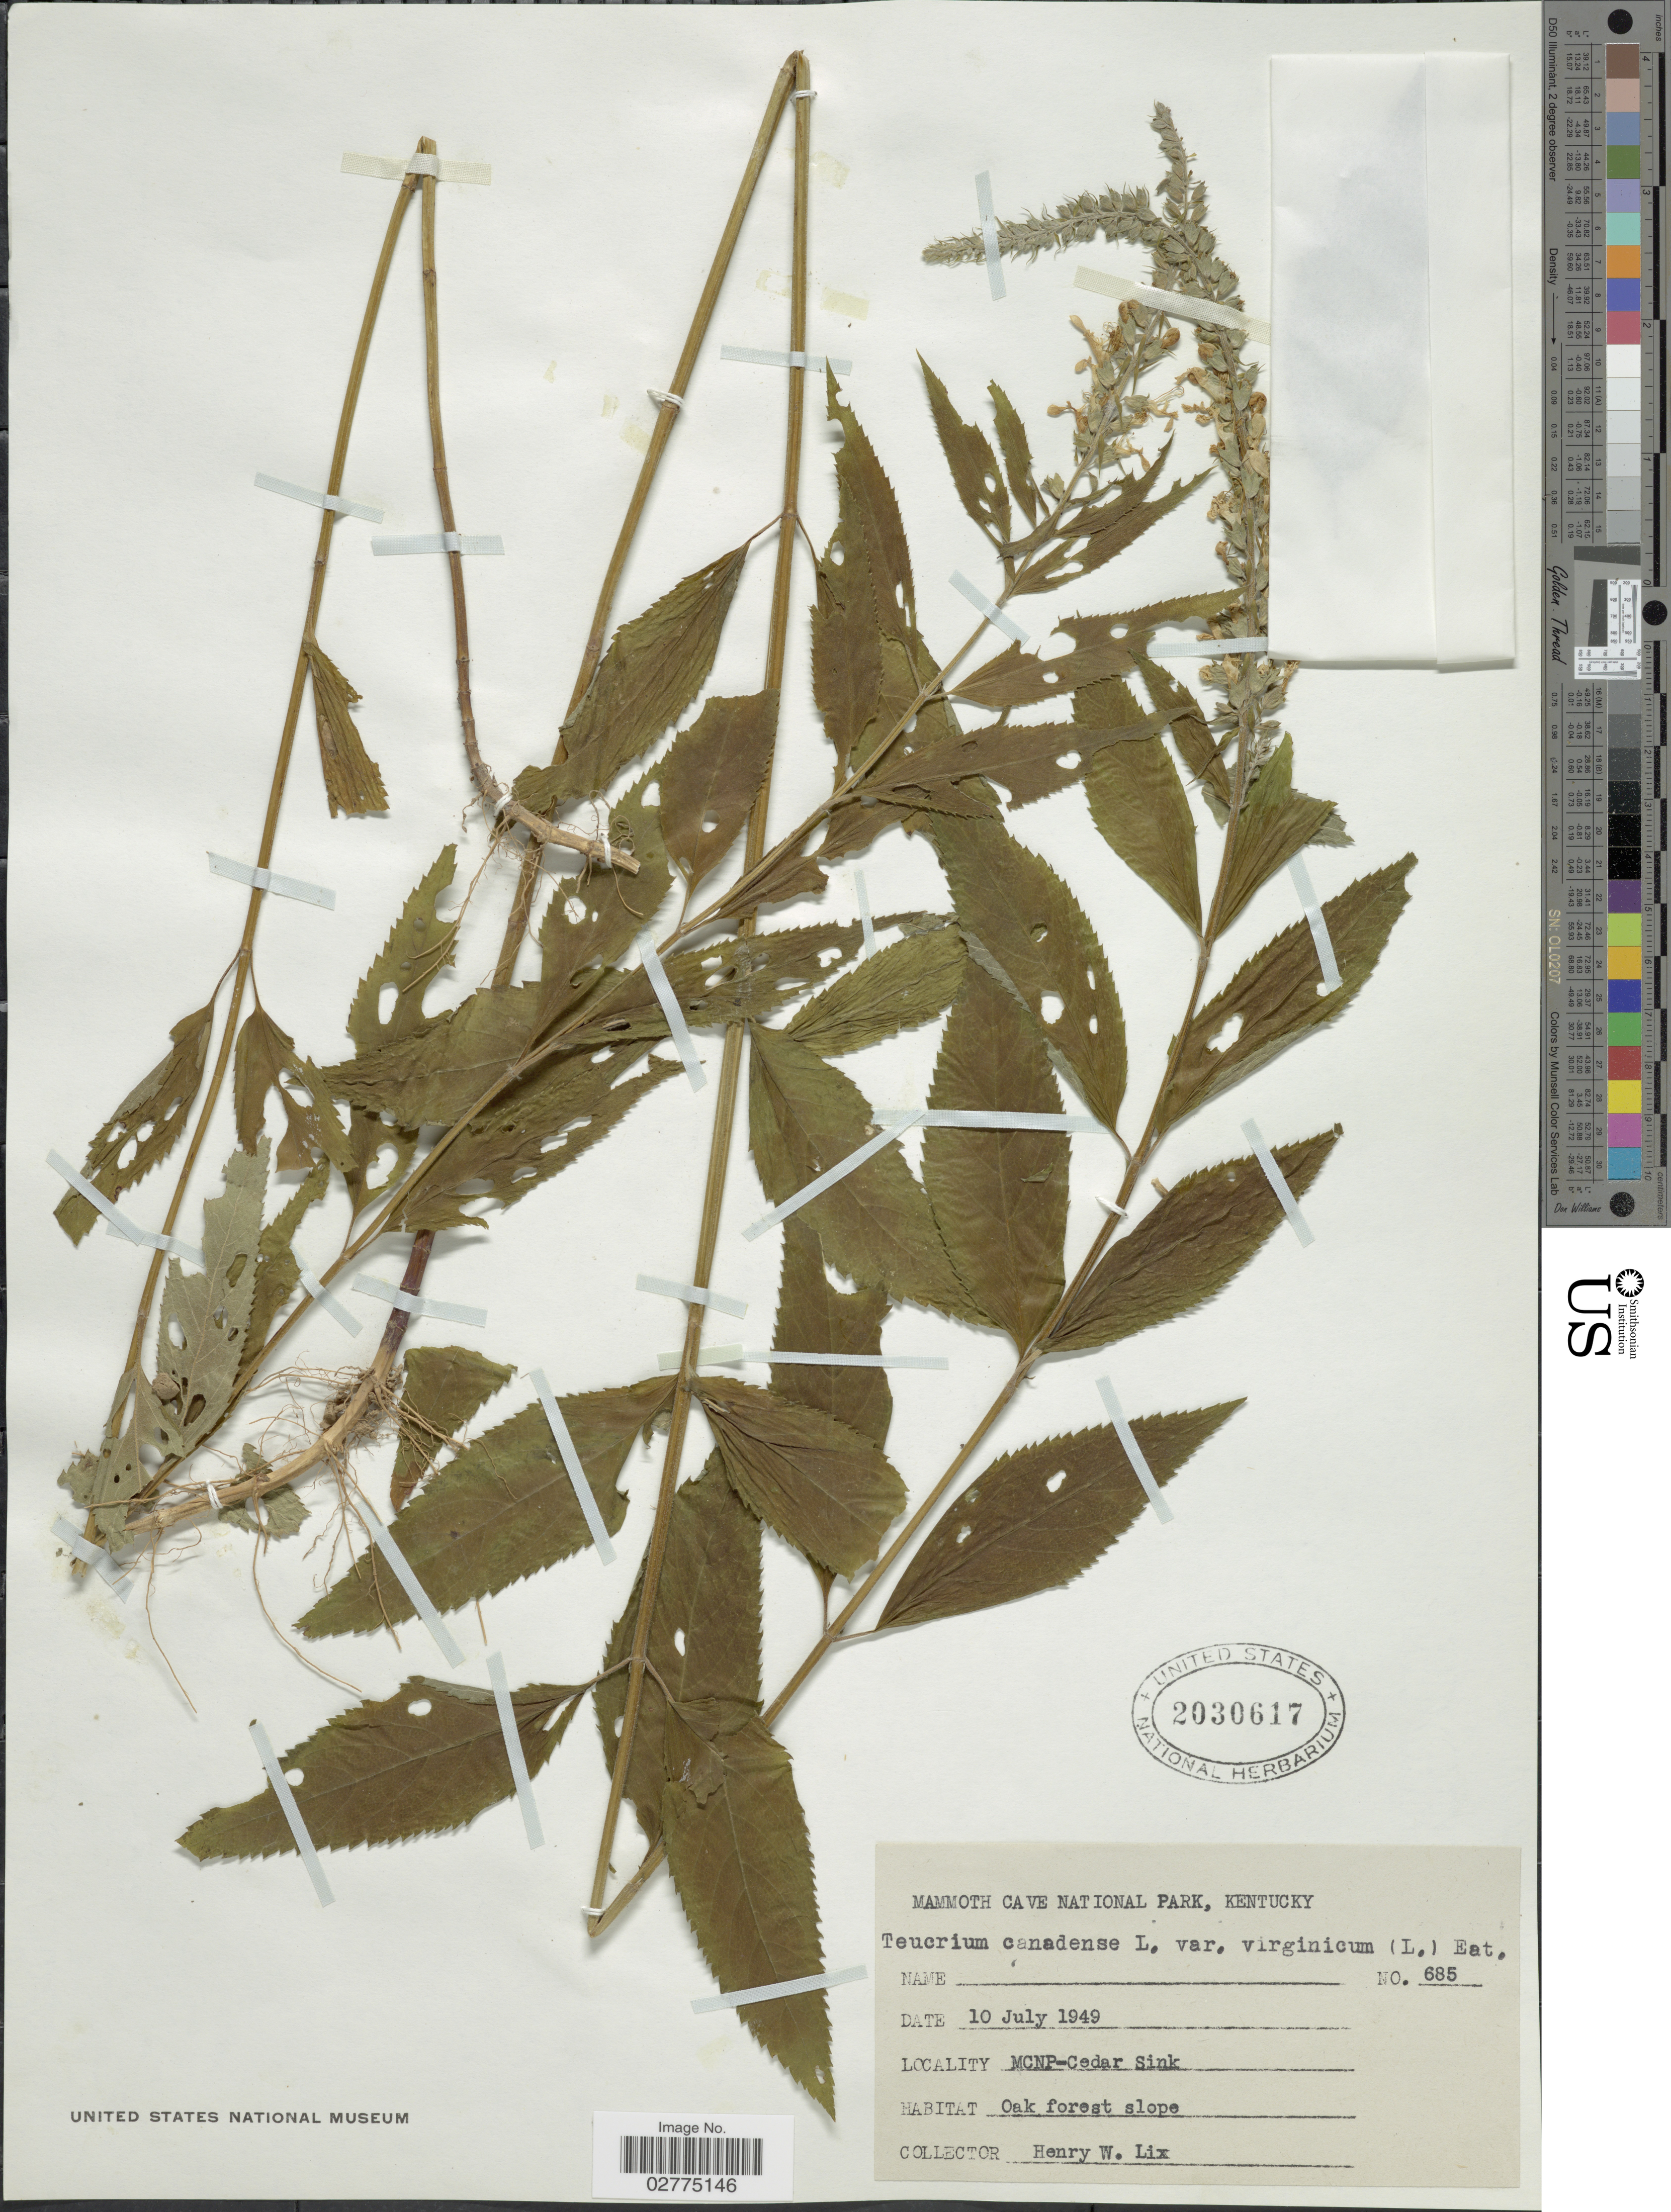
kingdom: Plantae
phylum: Tracheophyta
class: Magnoliopsida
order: Lamiales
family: Lamiaceae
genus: Teucrium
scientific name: Teucrium canadense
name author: L.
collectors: H. W. Lix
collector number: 685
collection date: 1949-07-10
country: United States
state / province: Kentucky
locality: Mammoth Cave National Park, Kentucky, MCNP-Cedar Sink, Oak forest slope.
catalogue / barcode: US 2030617